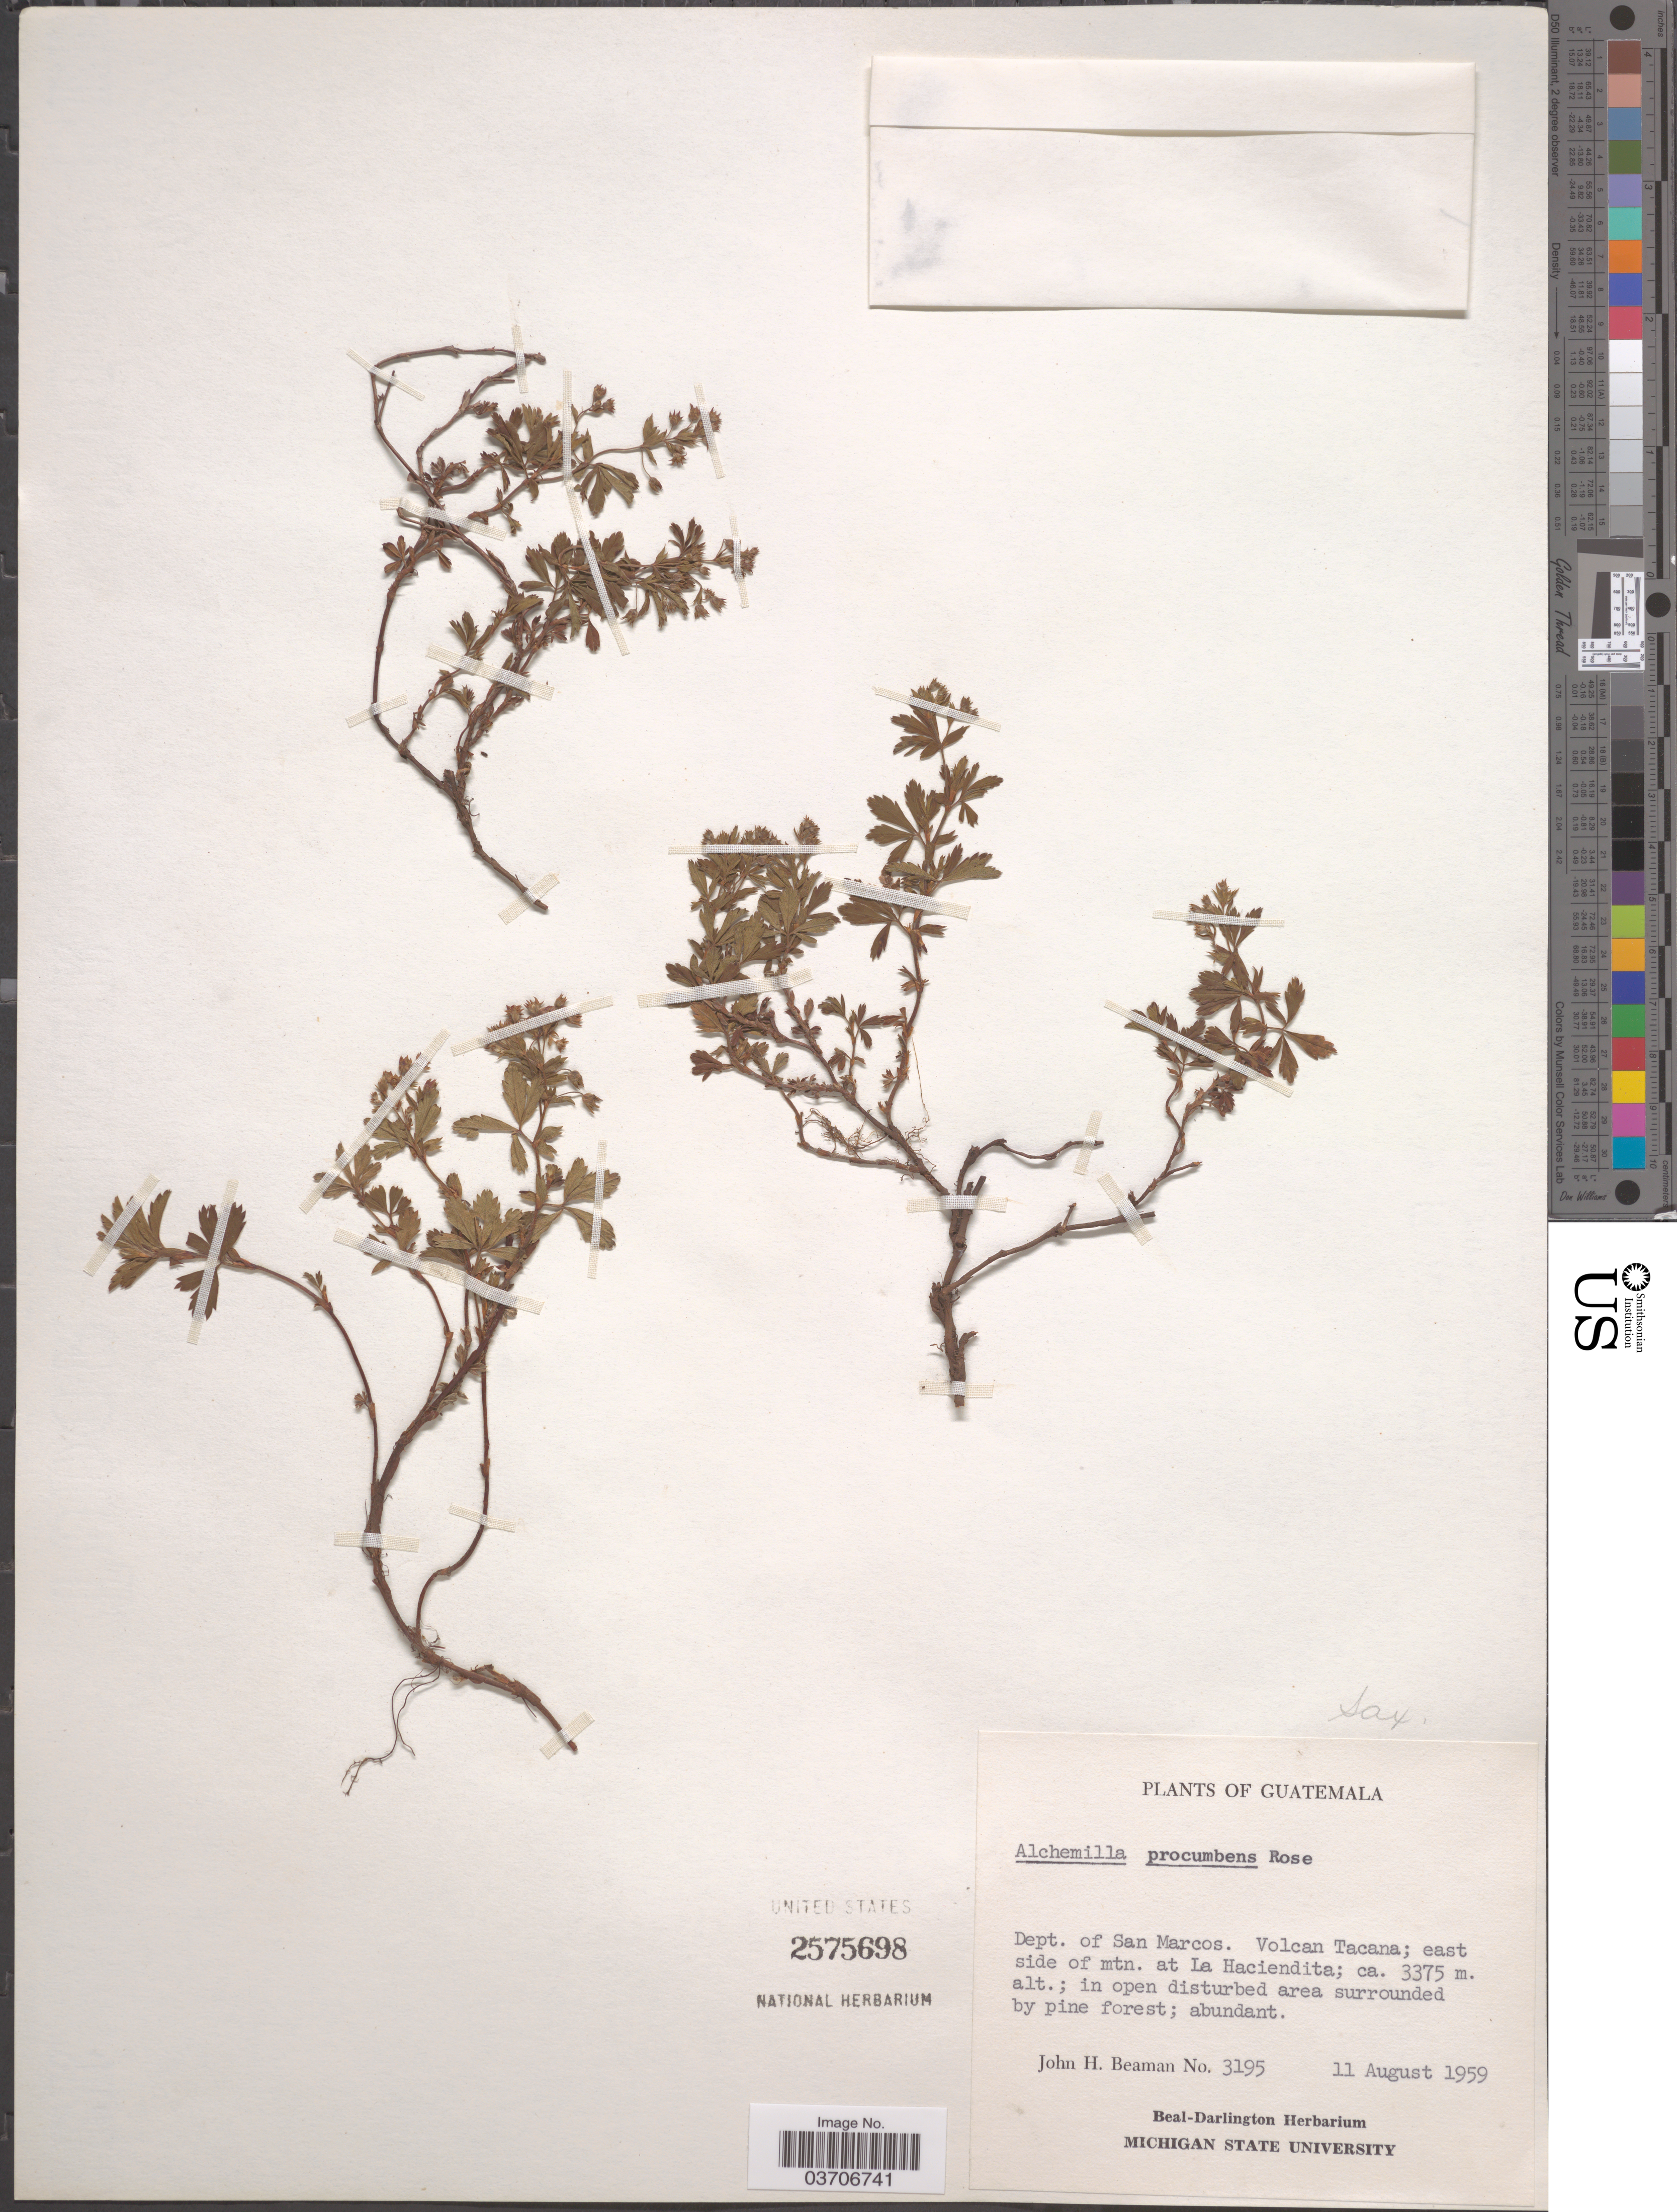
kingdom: Plantae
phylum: Tracheophyta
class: Magnoliopsida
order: Rosales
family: Rosaceae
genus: Lachemilla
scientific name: Lachemilla procumbens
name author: (Rose) Rydb.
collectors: J. H. Beaman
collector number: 3195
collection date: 1959-08-11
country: Guatemala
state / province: San Marcos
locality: Dept. of San Marcos. Volcan Tacana; east side of mtn. at La Haciendita.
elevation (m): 3375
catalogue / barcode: US 2575698